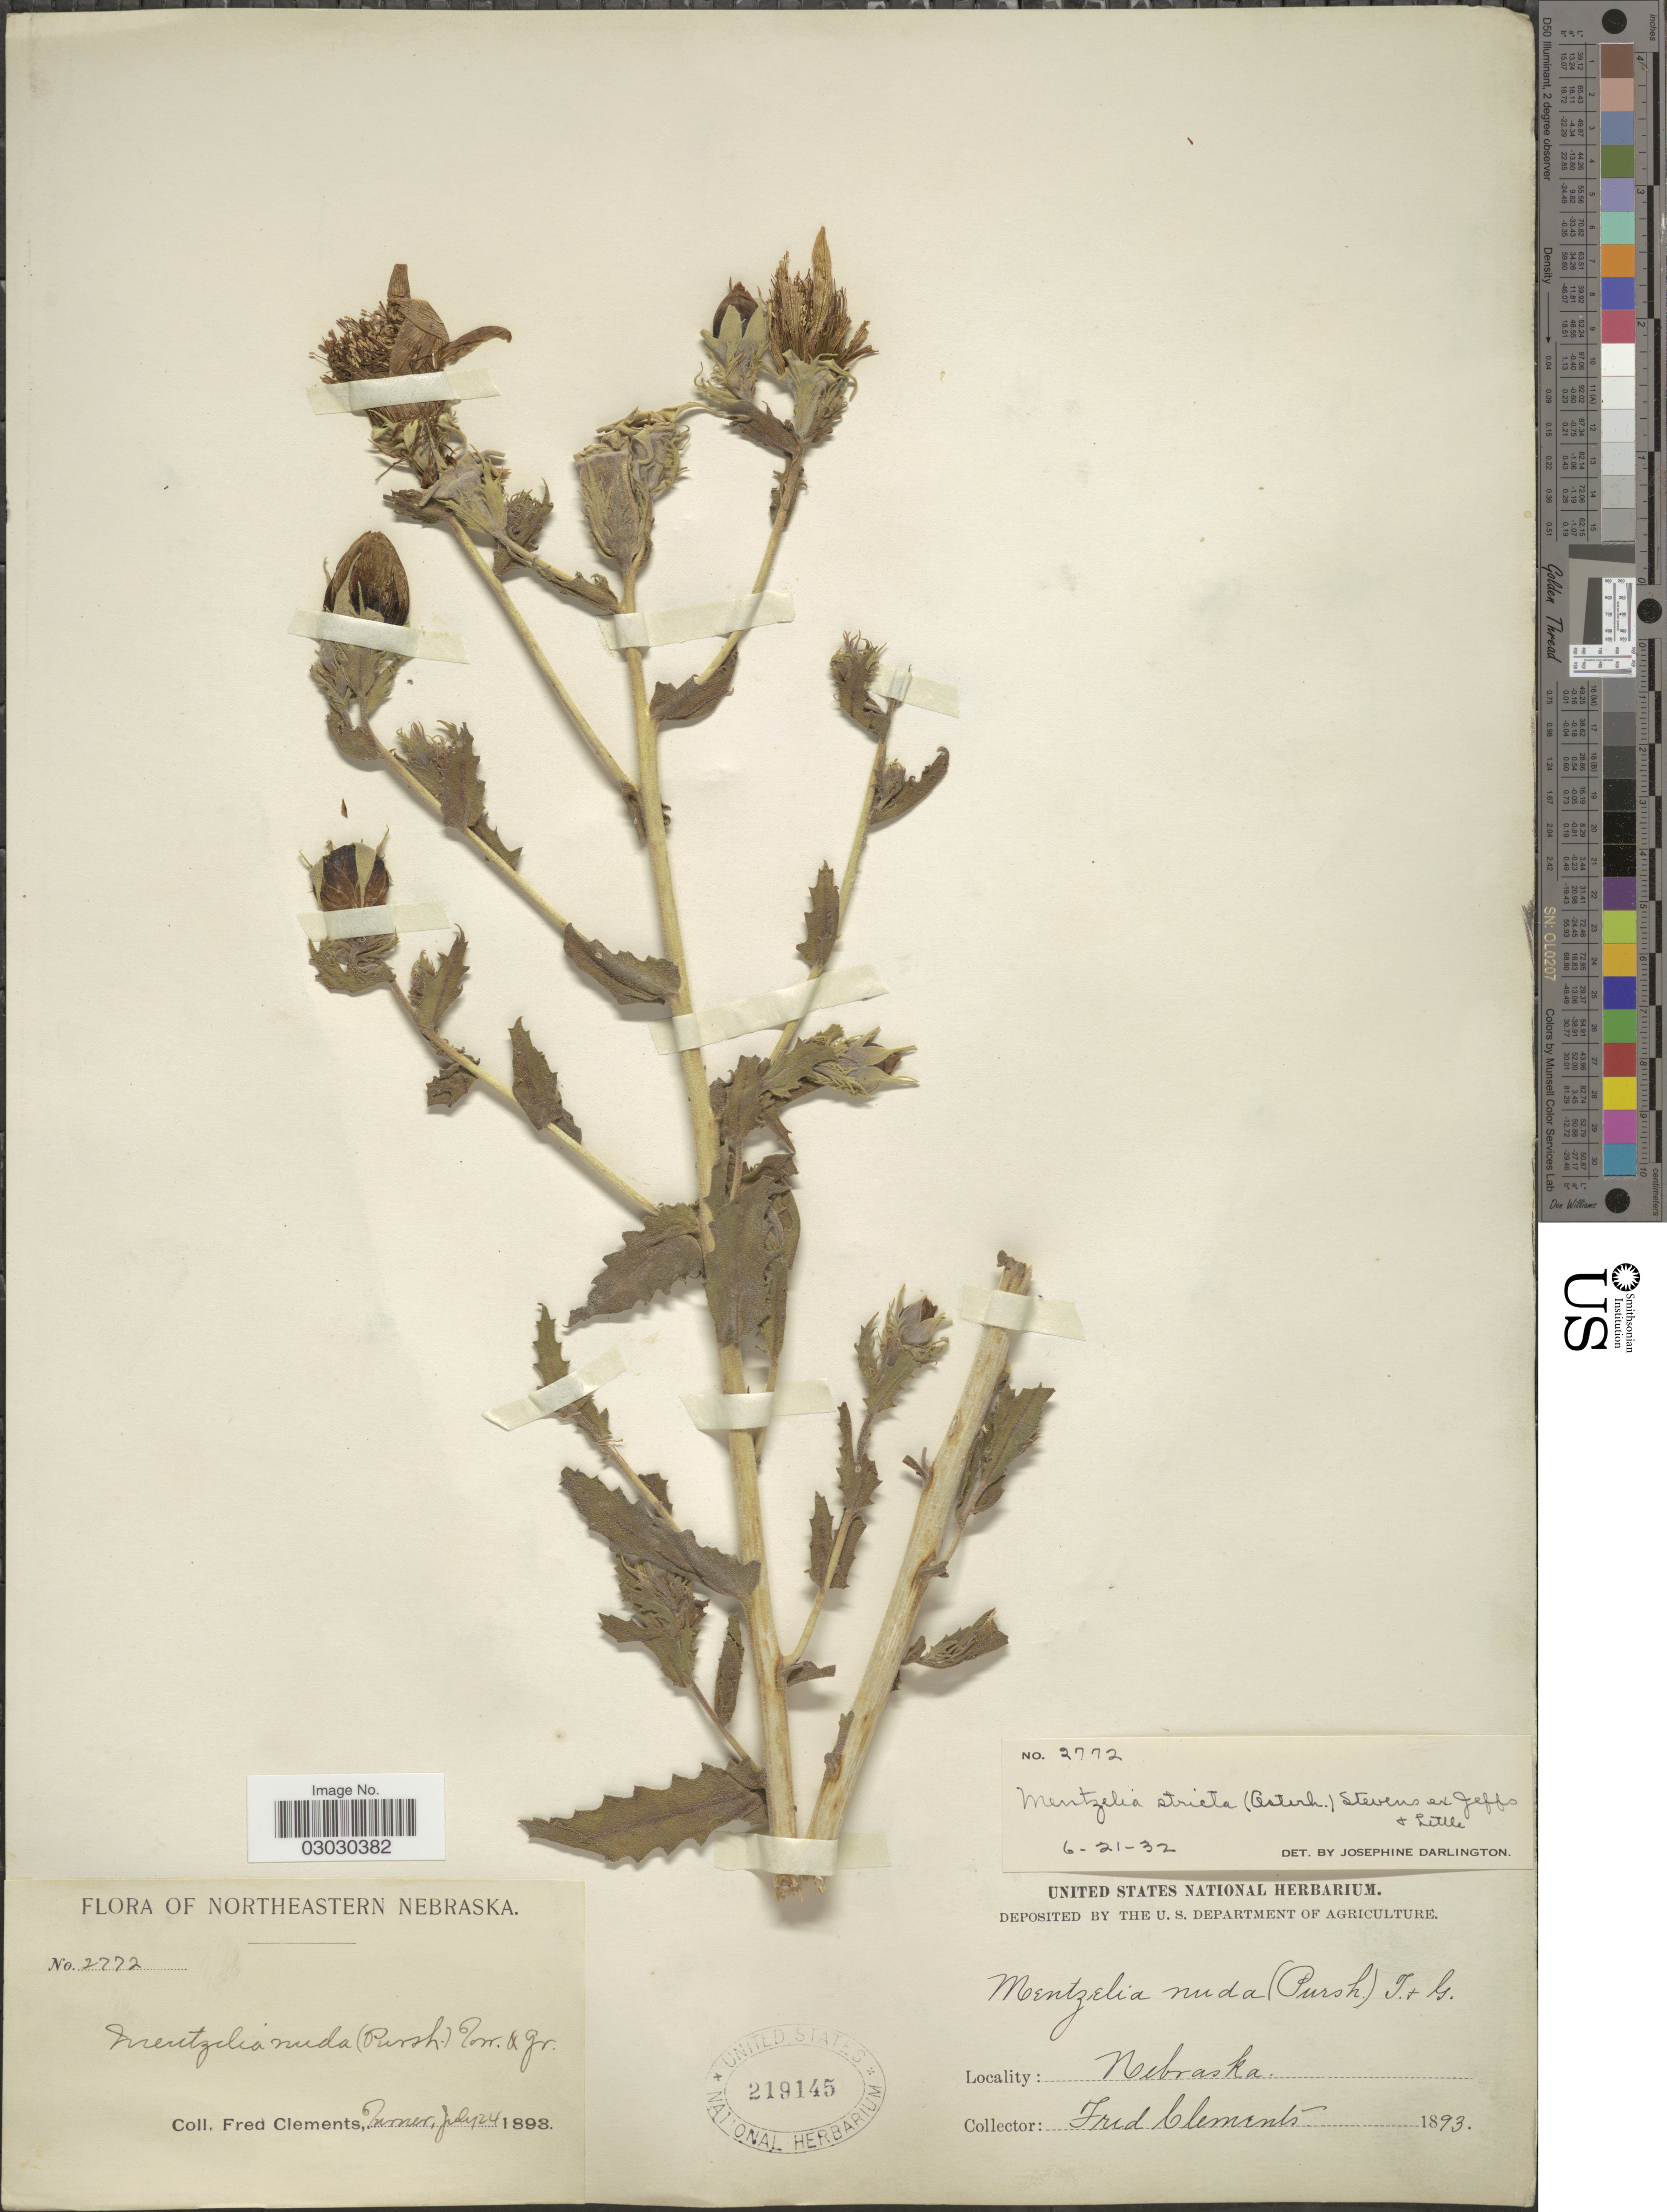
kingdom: Plantae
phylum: Tracheophyta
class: Magnoliopsida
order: Cornales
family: Loasaceae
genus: Mentzelia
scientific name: Mentzelia stricta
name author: (Osterh.) Stevens ex Jeffs & Little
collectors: F. Clements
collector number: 2772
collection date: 1898-07-24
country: United States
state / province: Nebraska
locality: Northeastern Nebraska. Turner [interpreted].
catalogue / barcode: US 219145